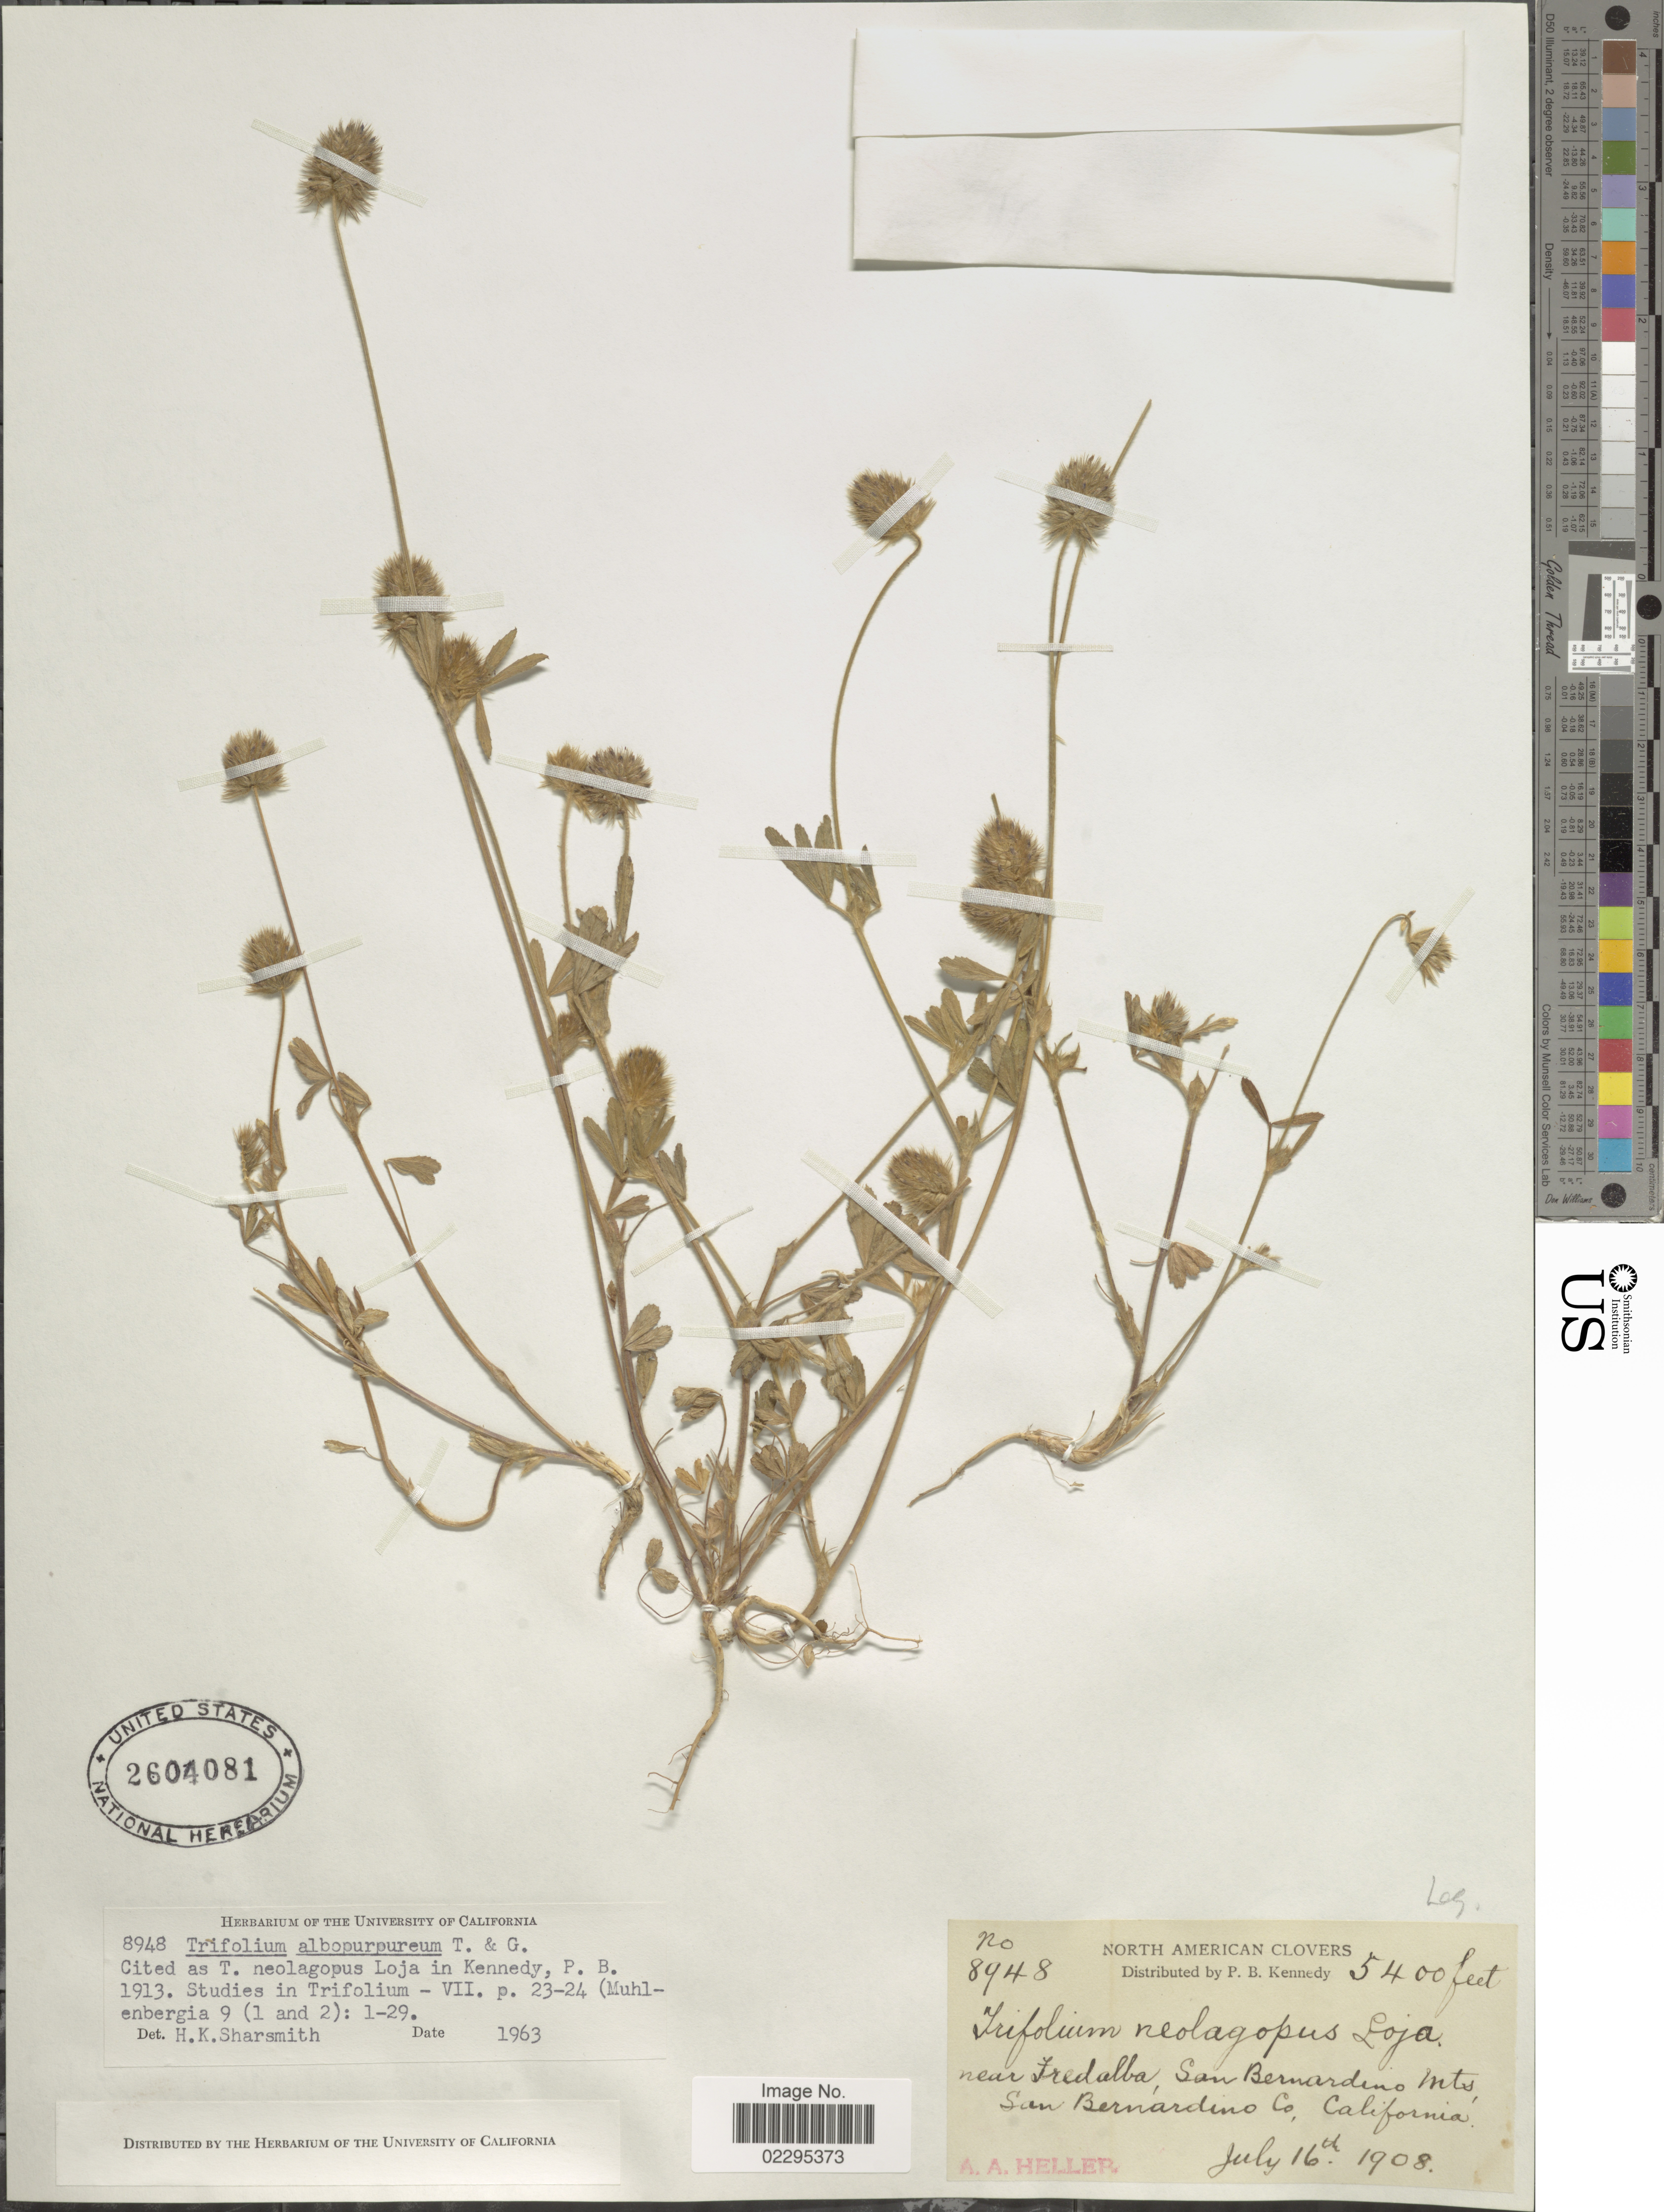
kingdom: Plantae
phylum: Tracheophyta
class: Magnoliopsida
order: Fabales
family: Fabaceae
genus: Trifolium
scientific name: Trifolium albopurpureum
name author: Torr. & A. Gray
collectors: A. A. Heller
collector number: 8948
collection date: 1908-07-16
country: United States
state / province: California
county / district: San Bernardino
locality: North American, Near Fredalba,San Bernardino Mts, San Bernardino Co, California.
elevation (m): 1646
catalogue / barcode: US 2604081